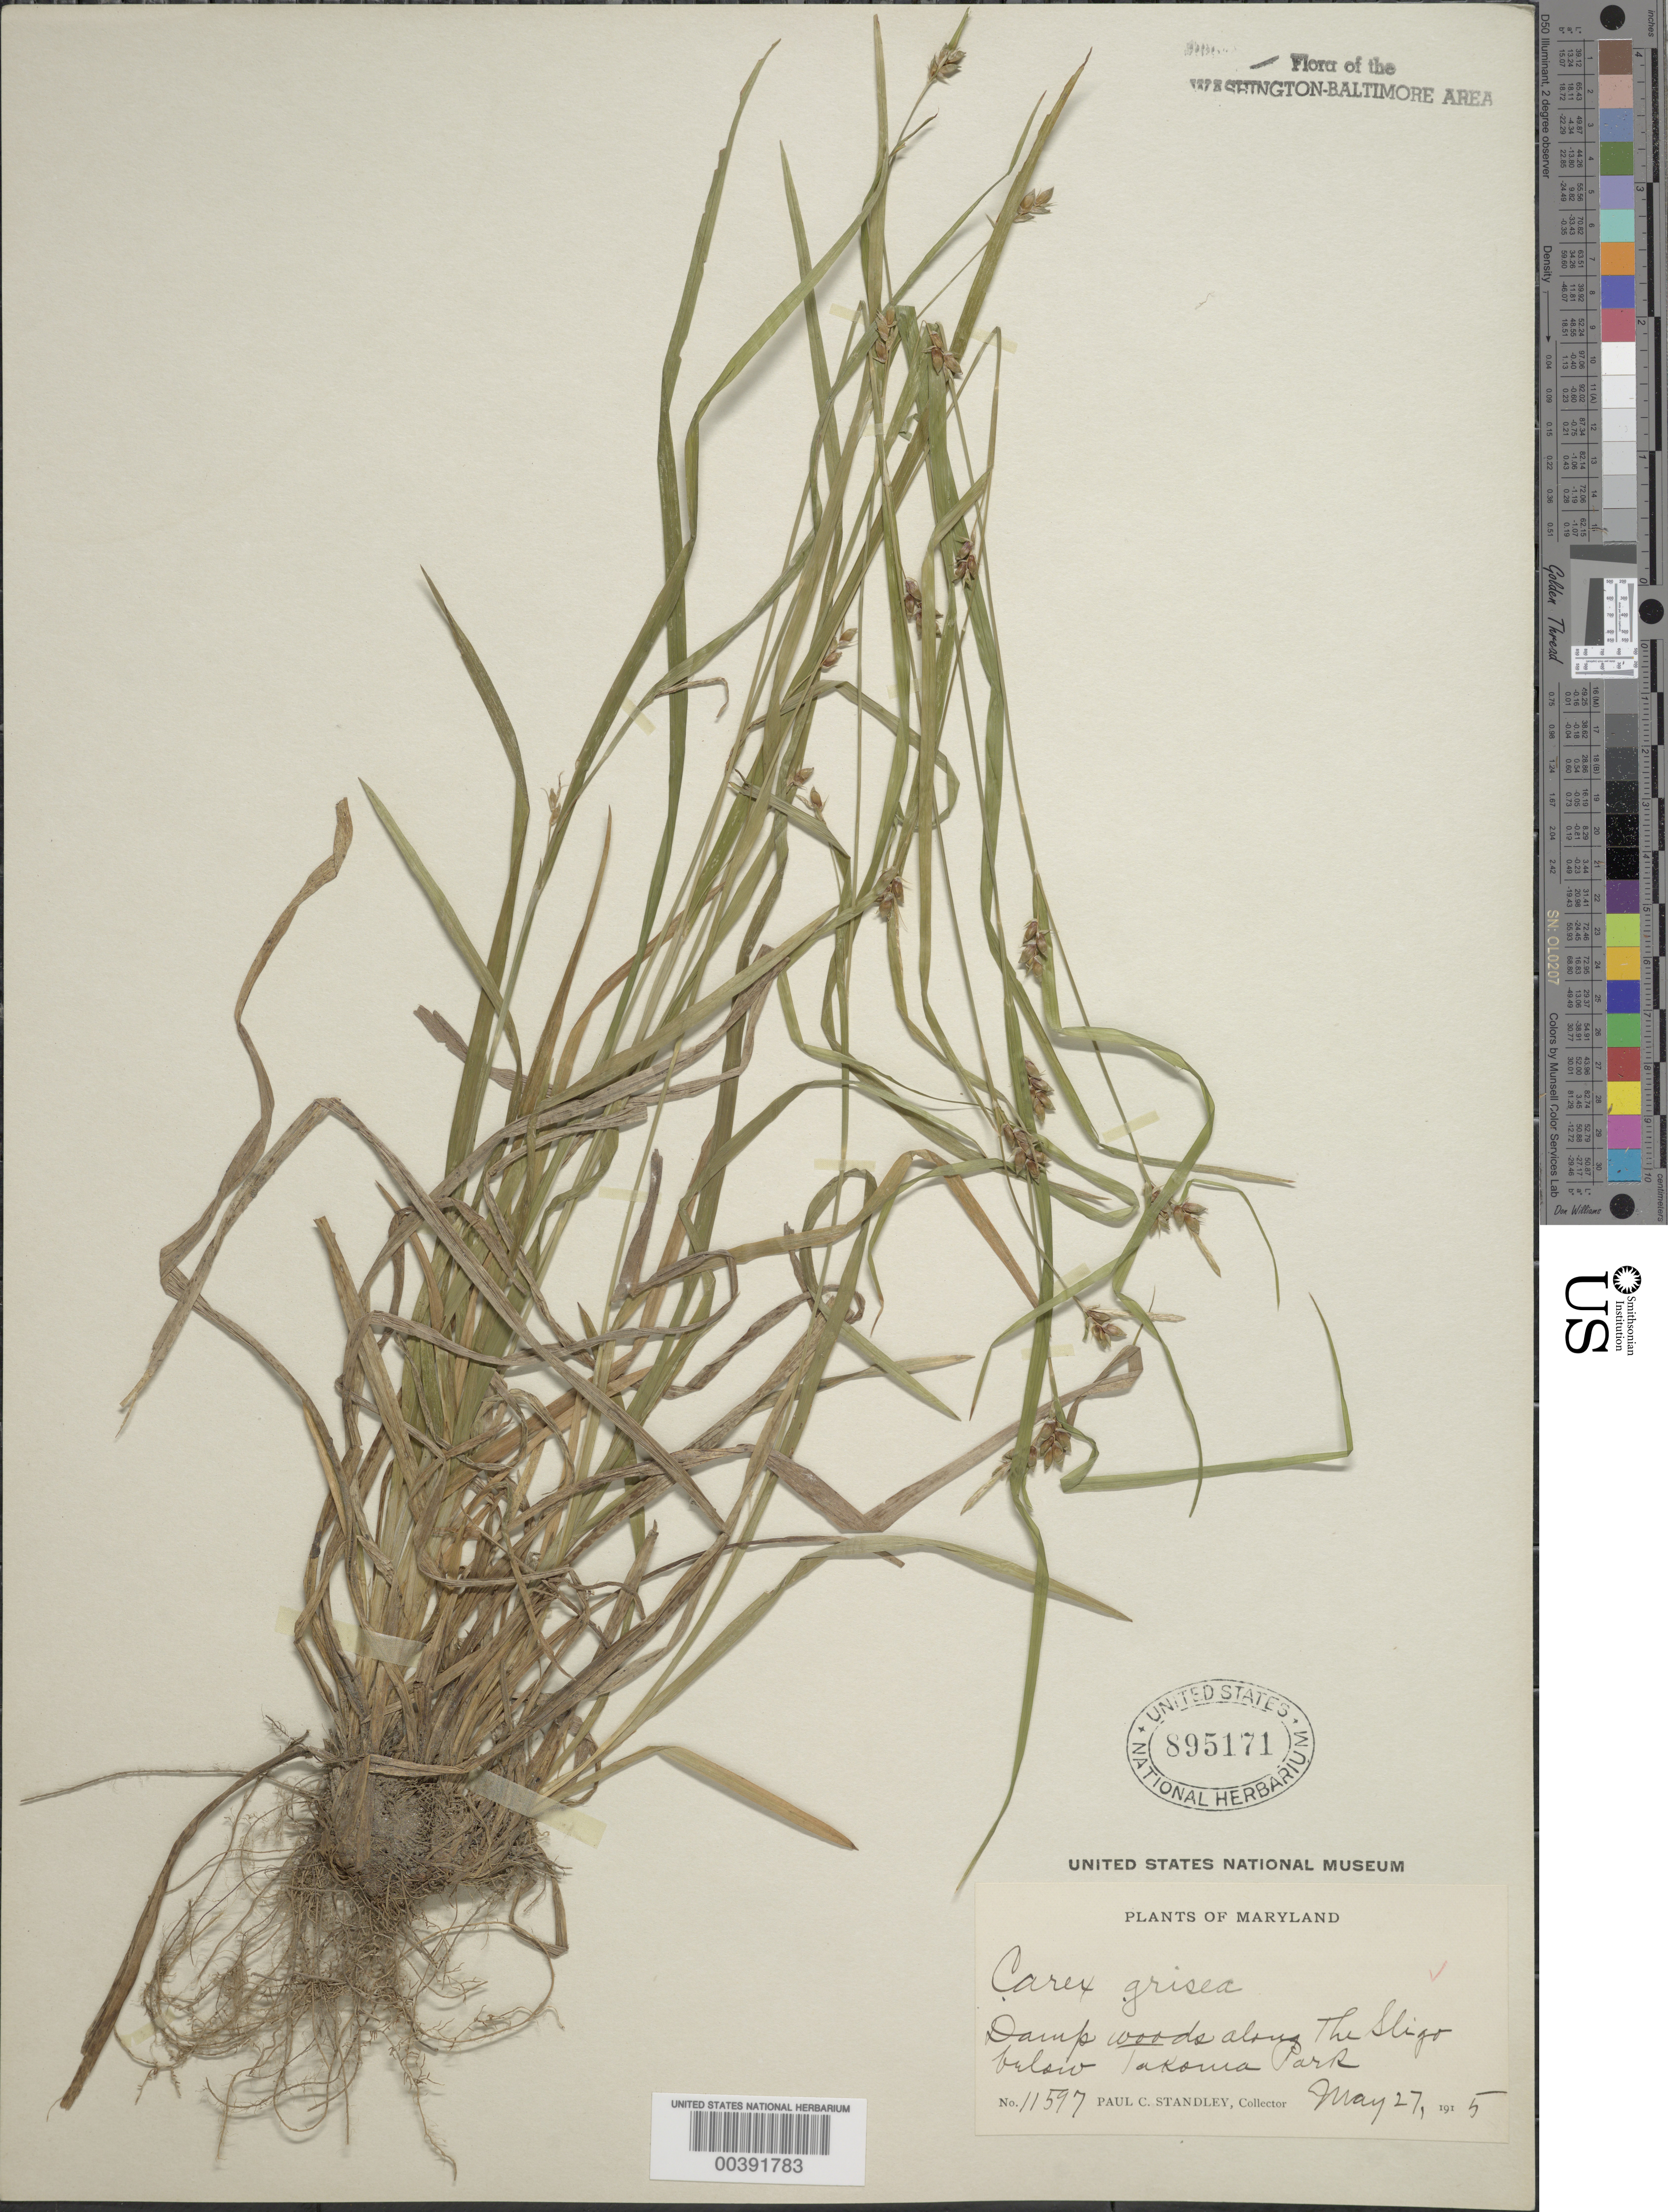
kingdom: Plantae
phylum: Tracheophyta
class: Liliopsida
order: Poales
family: Cyperaceae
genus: Carex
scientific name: Carex grisea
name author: Wahlenb.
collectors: P. C. Standley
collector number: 11597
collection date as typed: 27 May 1915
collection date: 1915-05-27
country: United States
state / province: Maryland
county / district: Montgomery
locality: The Sligo, below Takoma Park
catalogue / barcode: US 895171